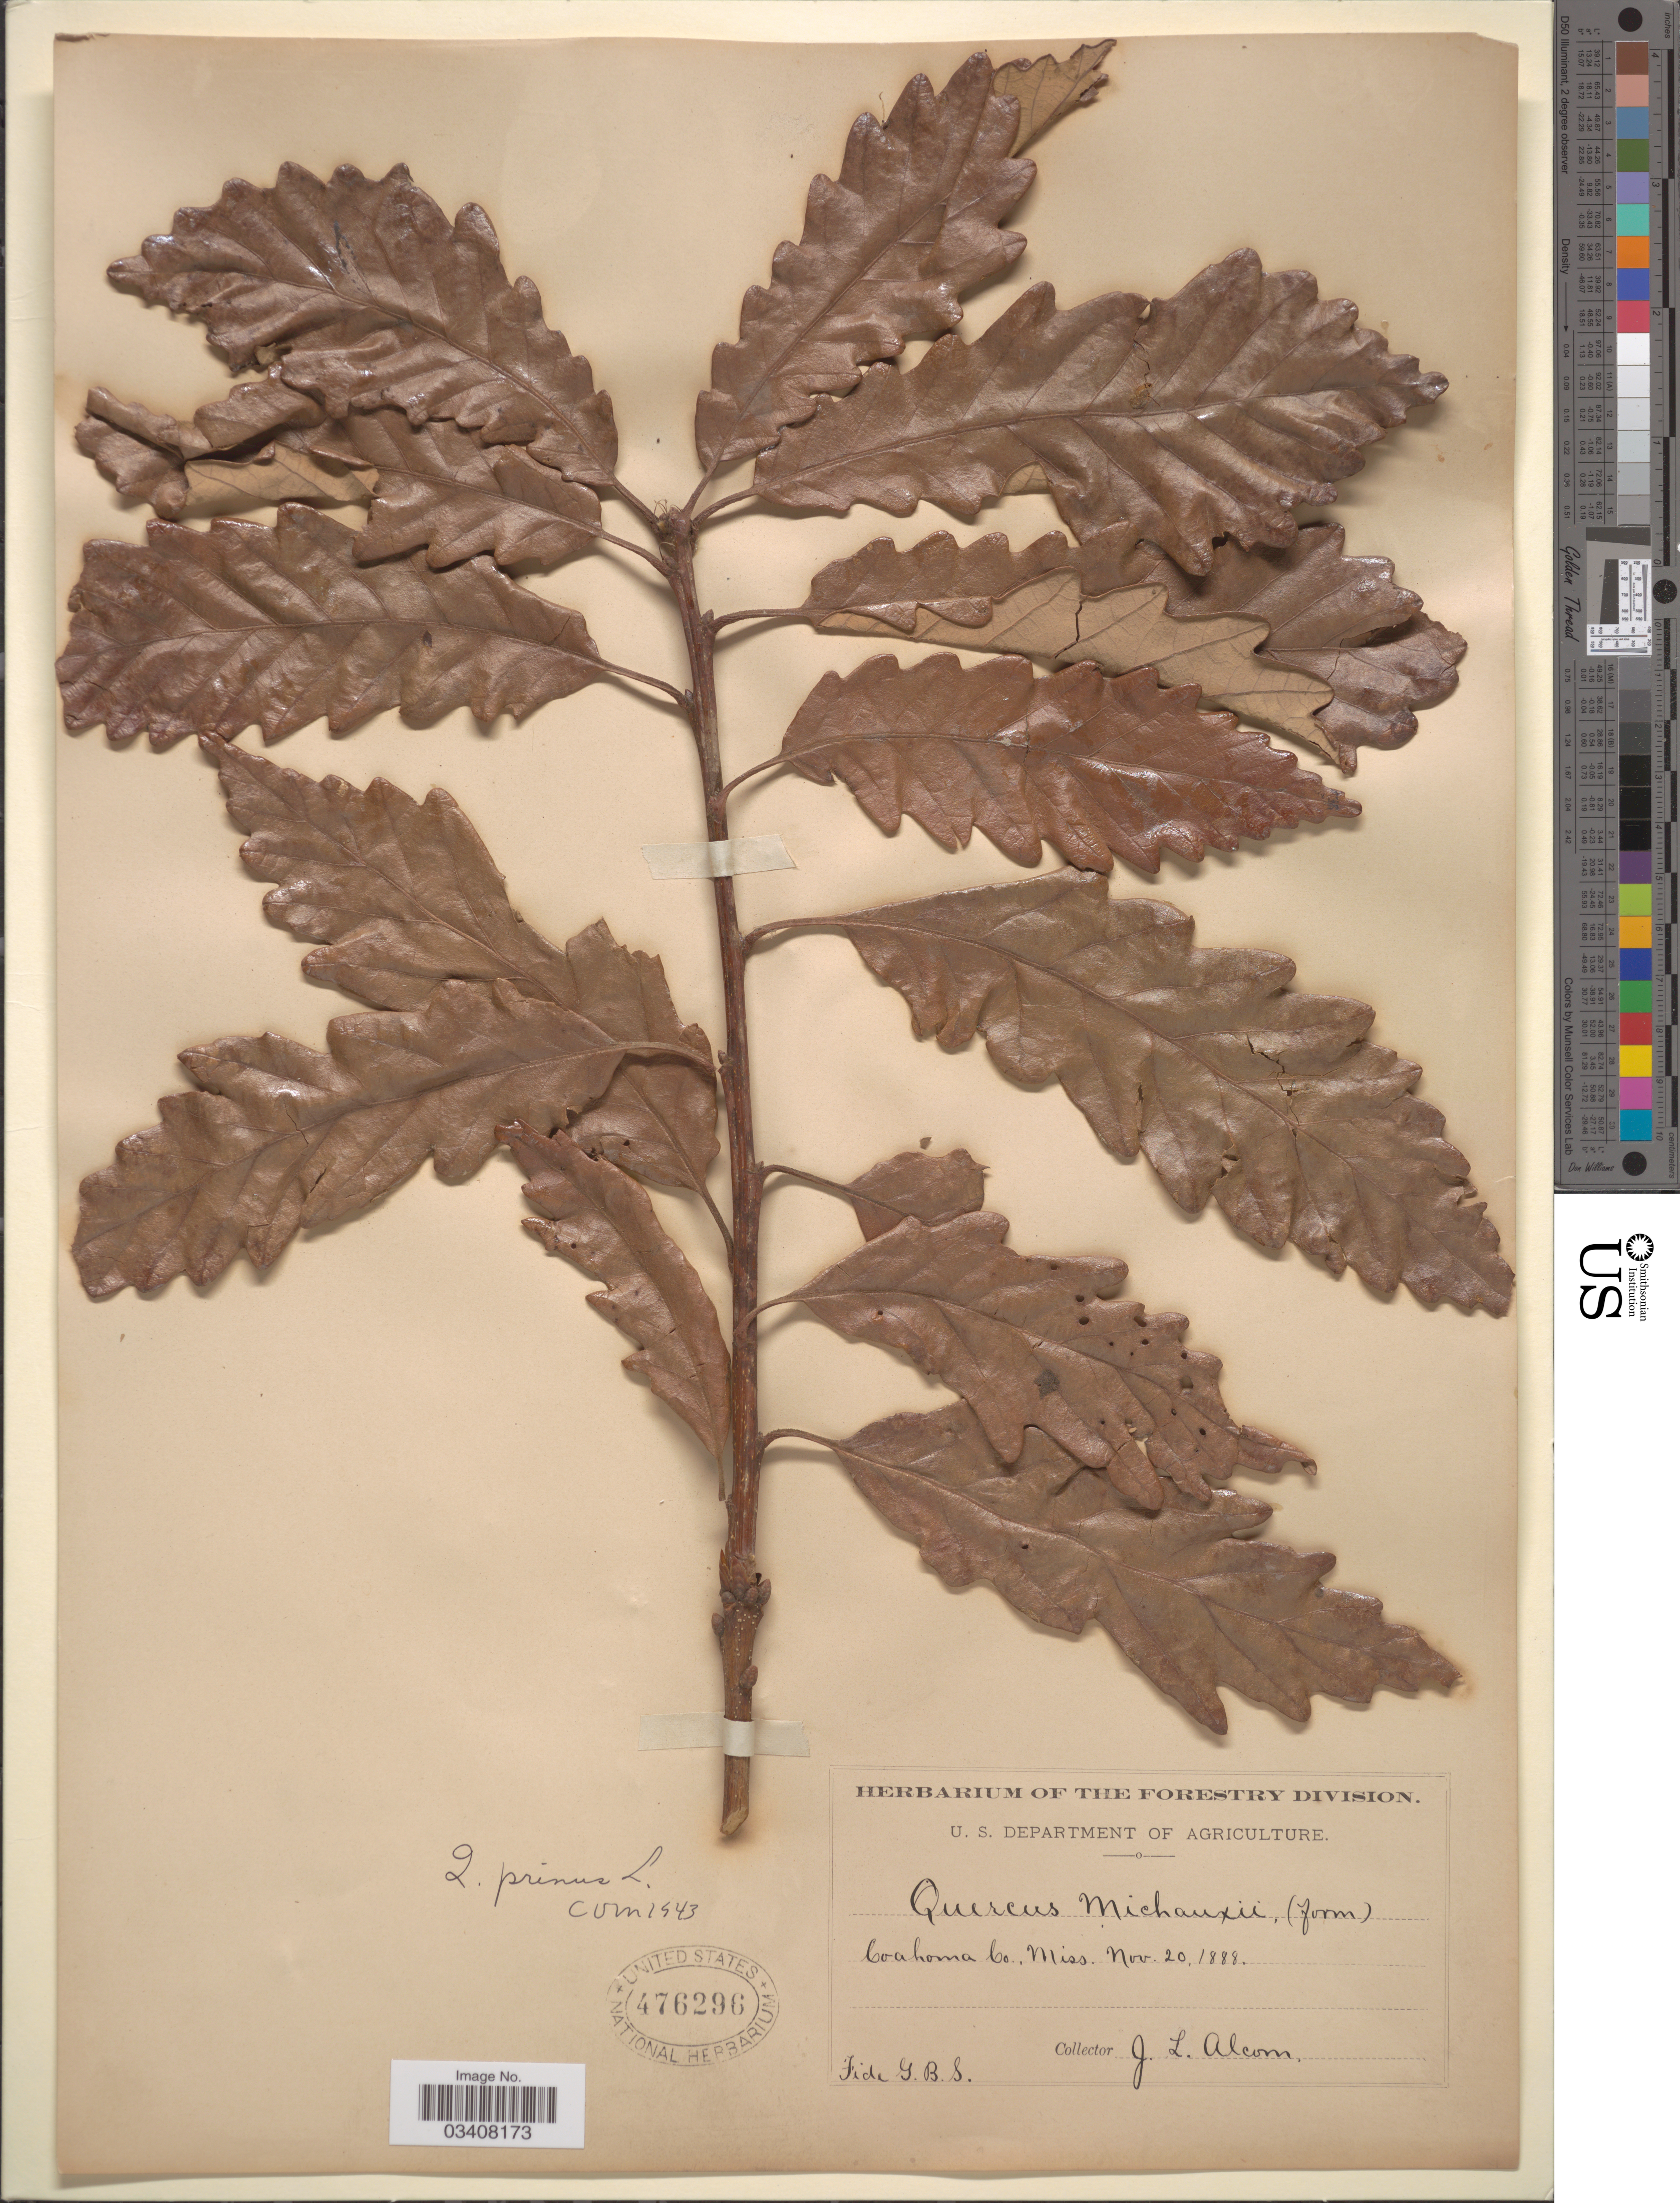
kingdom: Plantae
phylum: Tracheophyta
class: Magnoliopsida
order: Fagales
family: Fagaceae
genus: Quercus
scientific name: Quercus prinus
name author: L.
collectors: J. Alcorn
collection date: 1888-11-20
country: United States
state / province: Mississippi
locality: Coahoma Co.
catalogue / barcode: US 476296